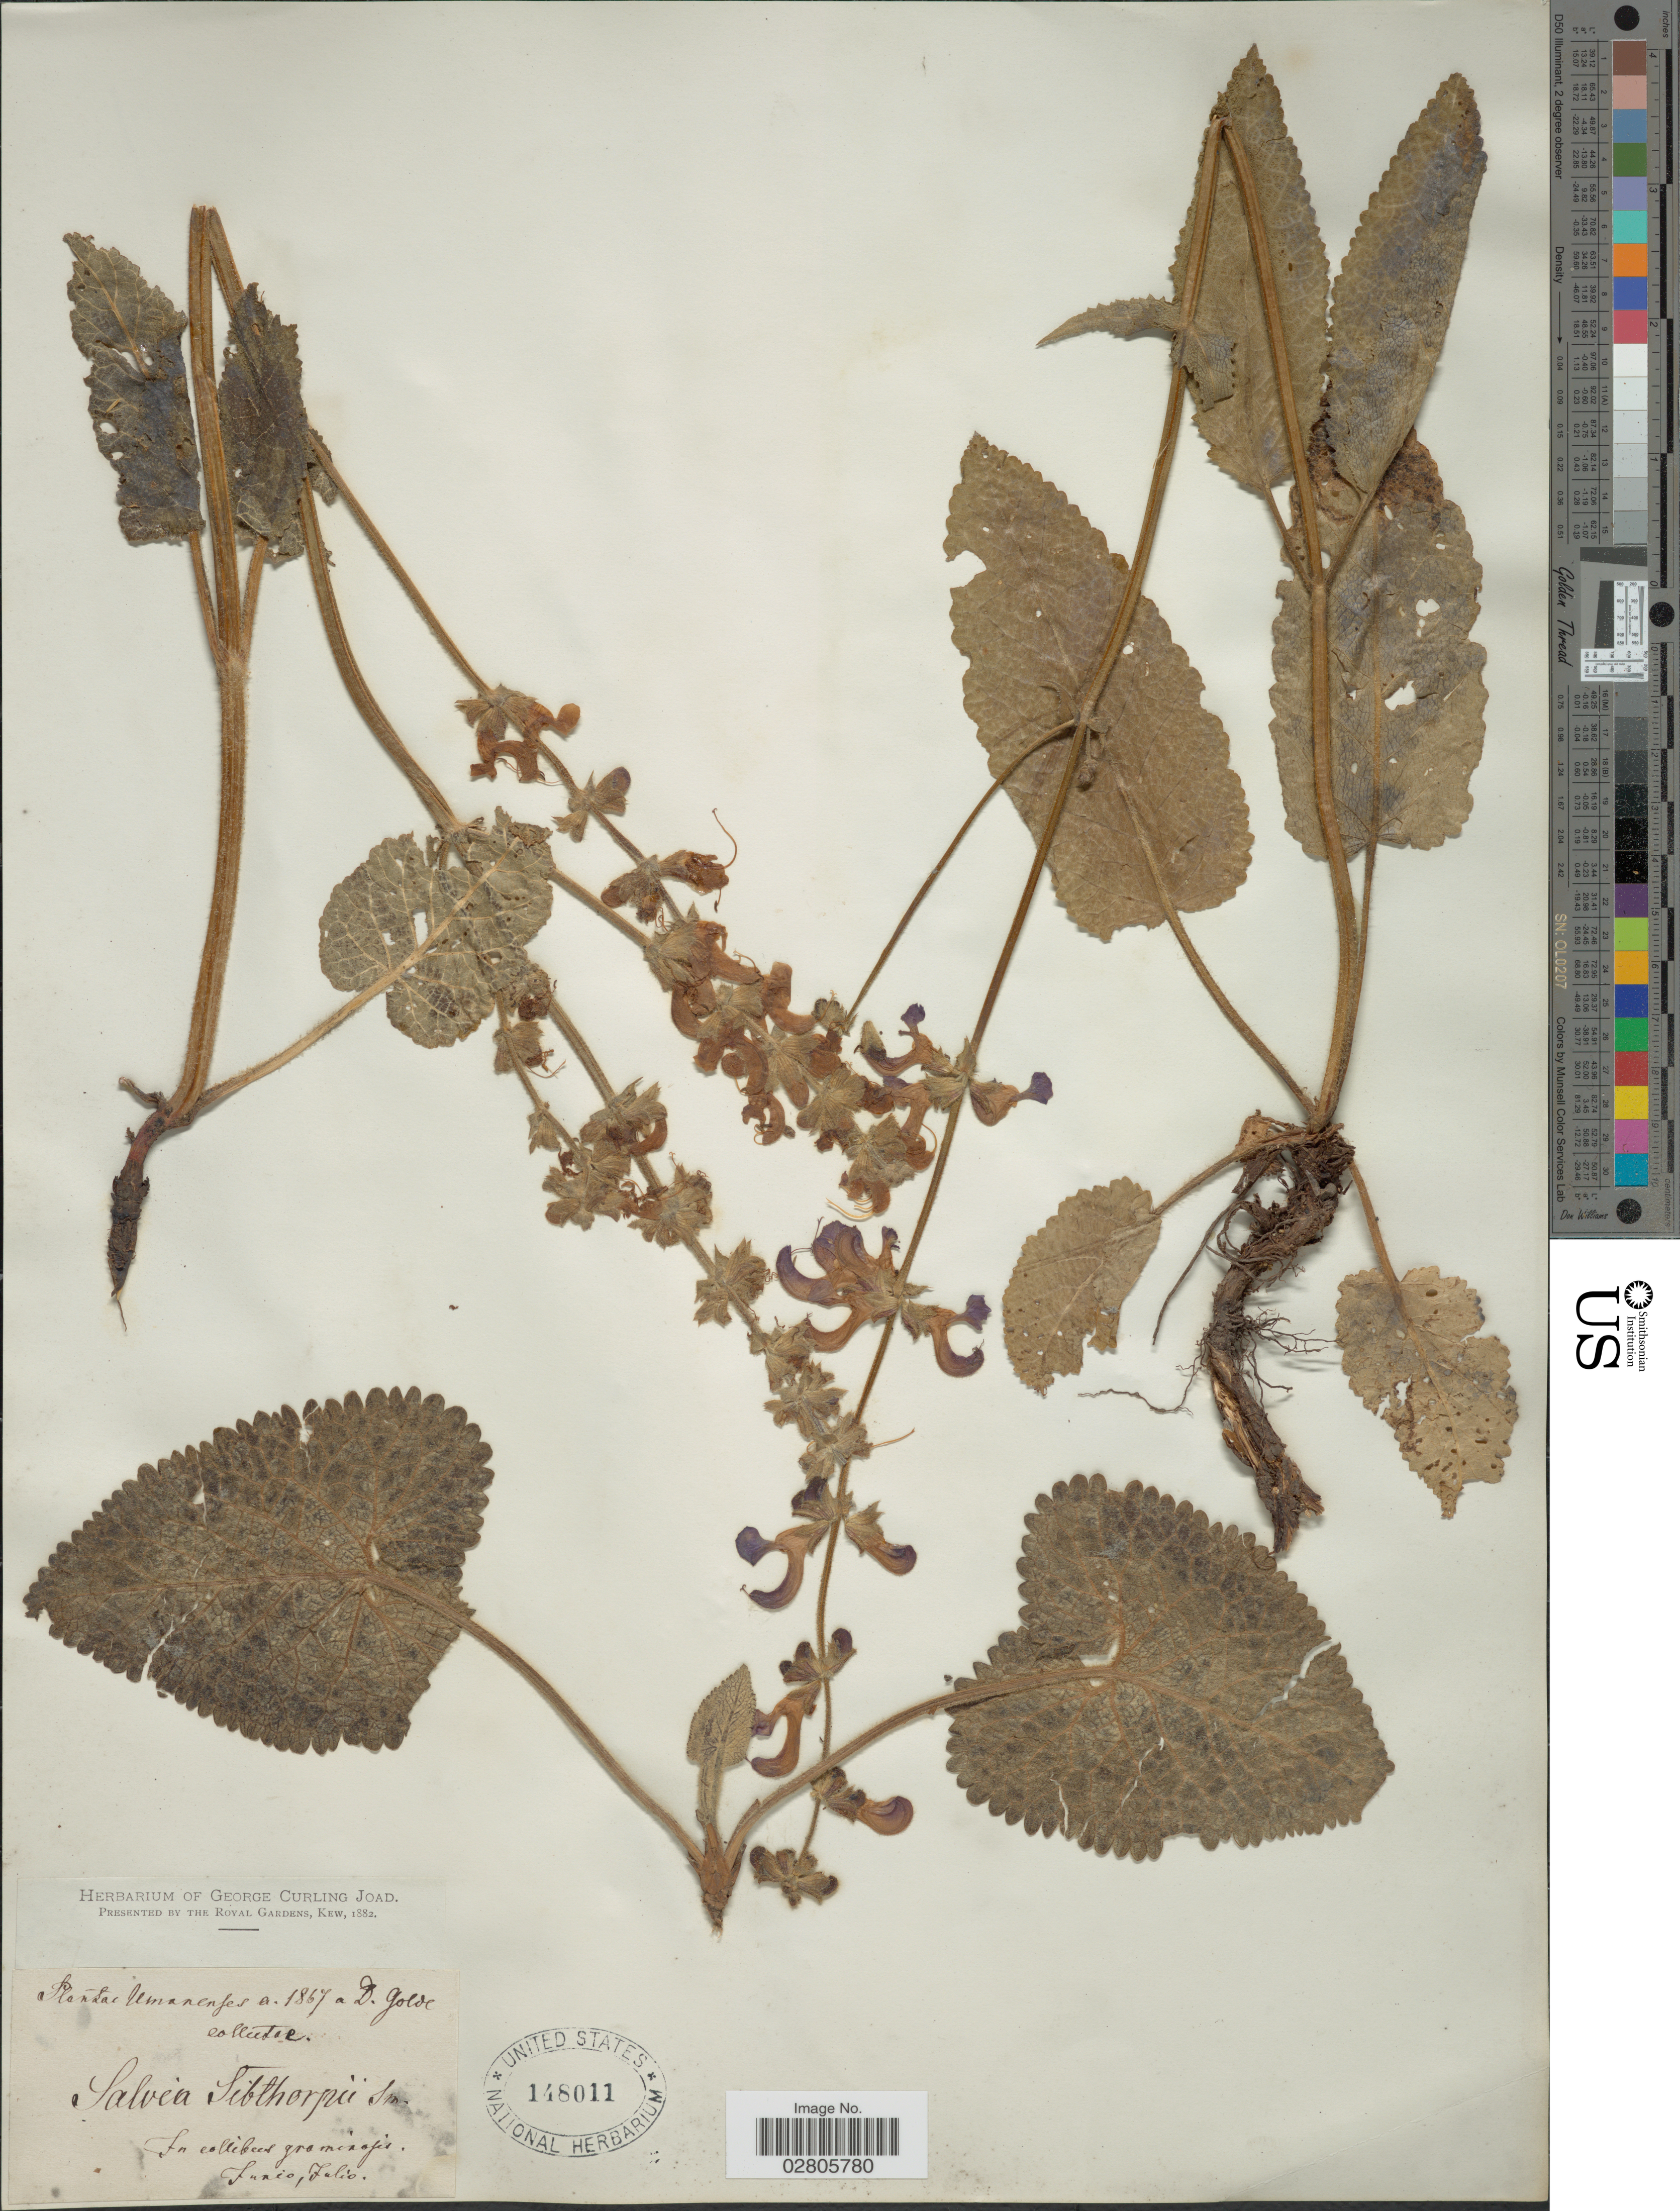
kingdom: Plantae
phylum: Tracheophyta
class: Magnoliopsida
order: Lamiales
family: Lamiaceae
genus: Salvia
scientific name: Salvia sibthorpii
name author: Sm.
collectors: D. Golde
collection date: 1867-06/1867-07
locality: Umanenses. In collibus grominosis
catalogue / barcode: US 148011